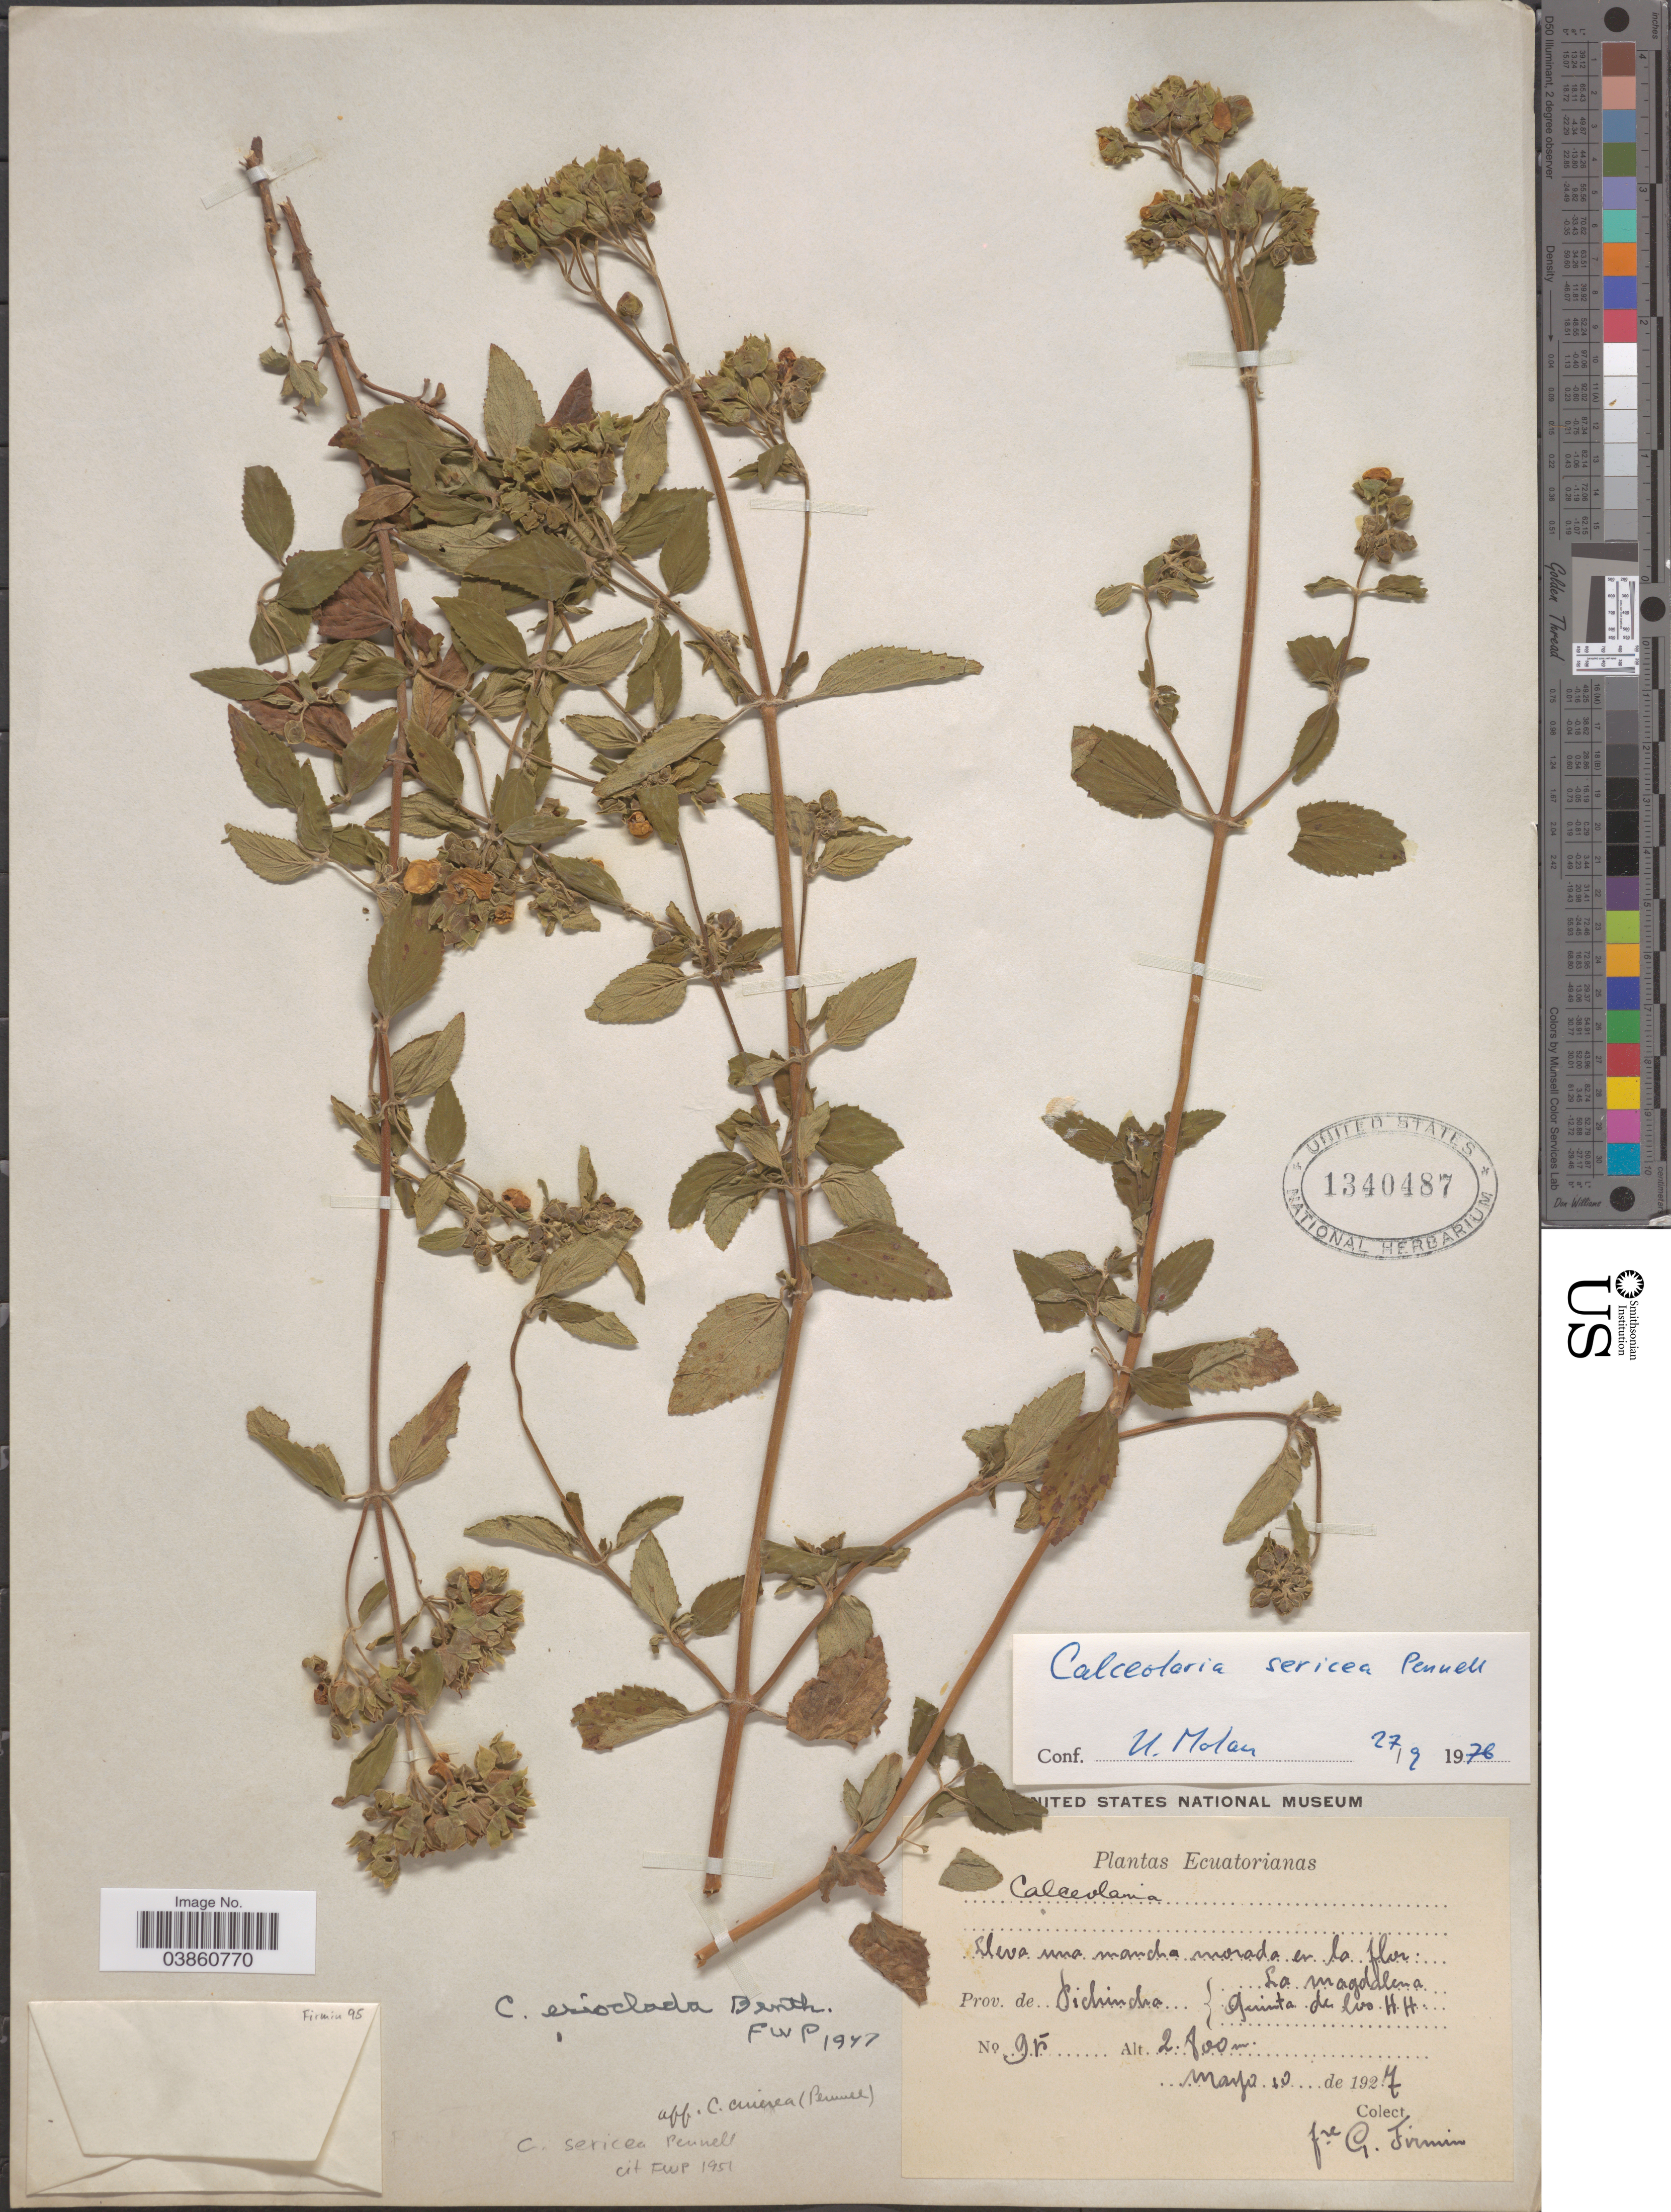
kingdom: Plantae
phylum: Tracheophyta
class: Magnoliopsida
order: Lamiales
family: Calceolariaceae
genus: Calceolaria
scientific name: Calceolaria sericea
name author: Pennell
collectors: F. Firmin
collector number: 95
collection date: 1927-05-10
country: Ecuador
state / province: Pichincha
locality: La Magdalena. Quinta de los H. H.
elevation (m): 2800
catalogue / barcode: US 1340487